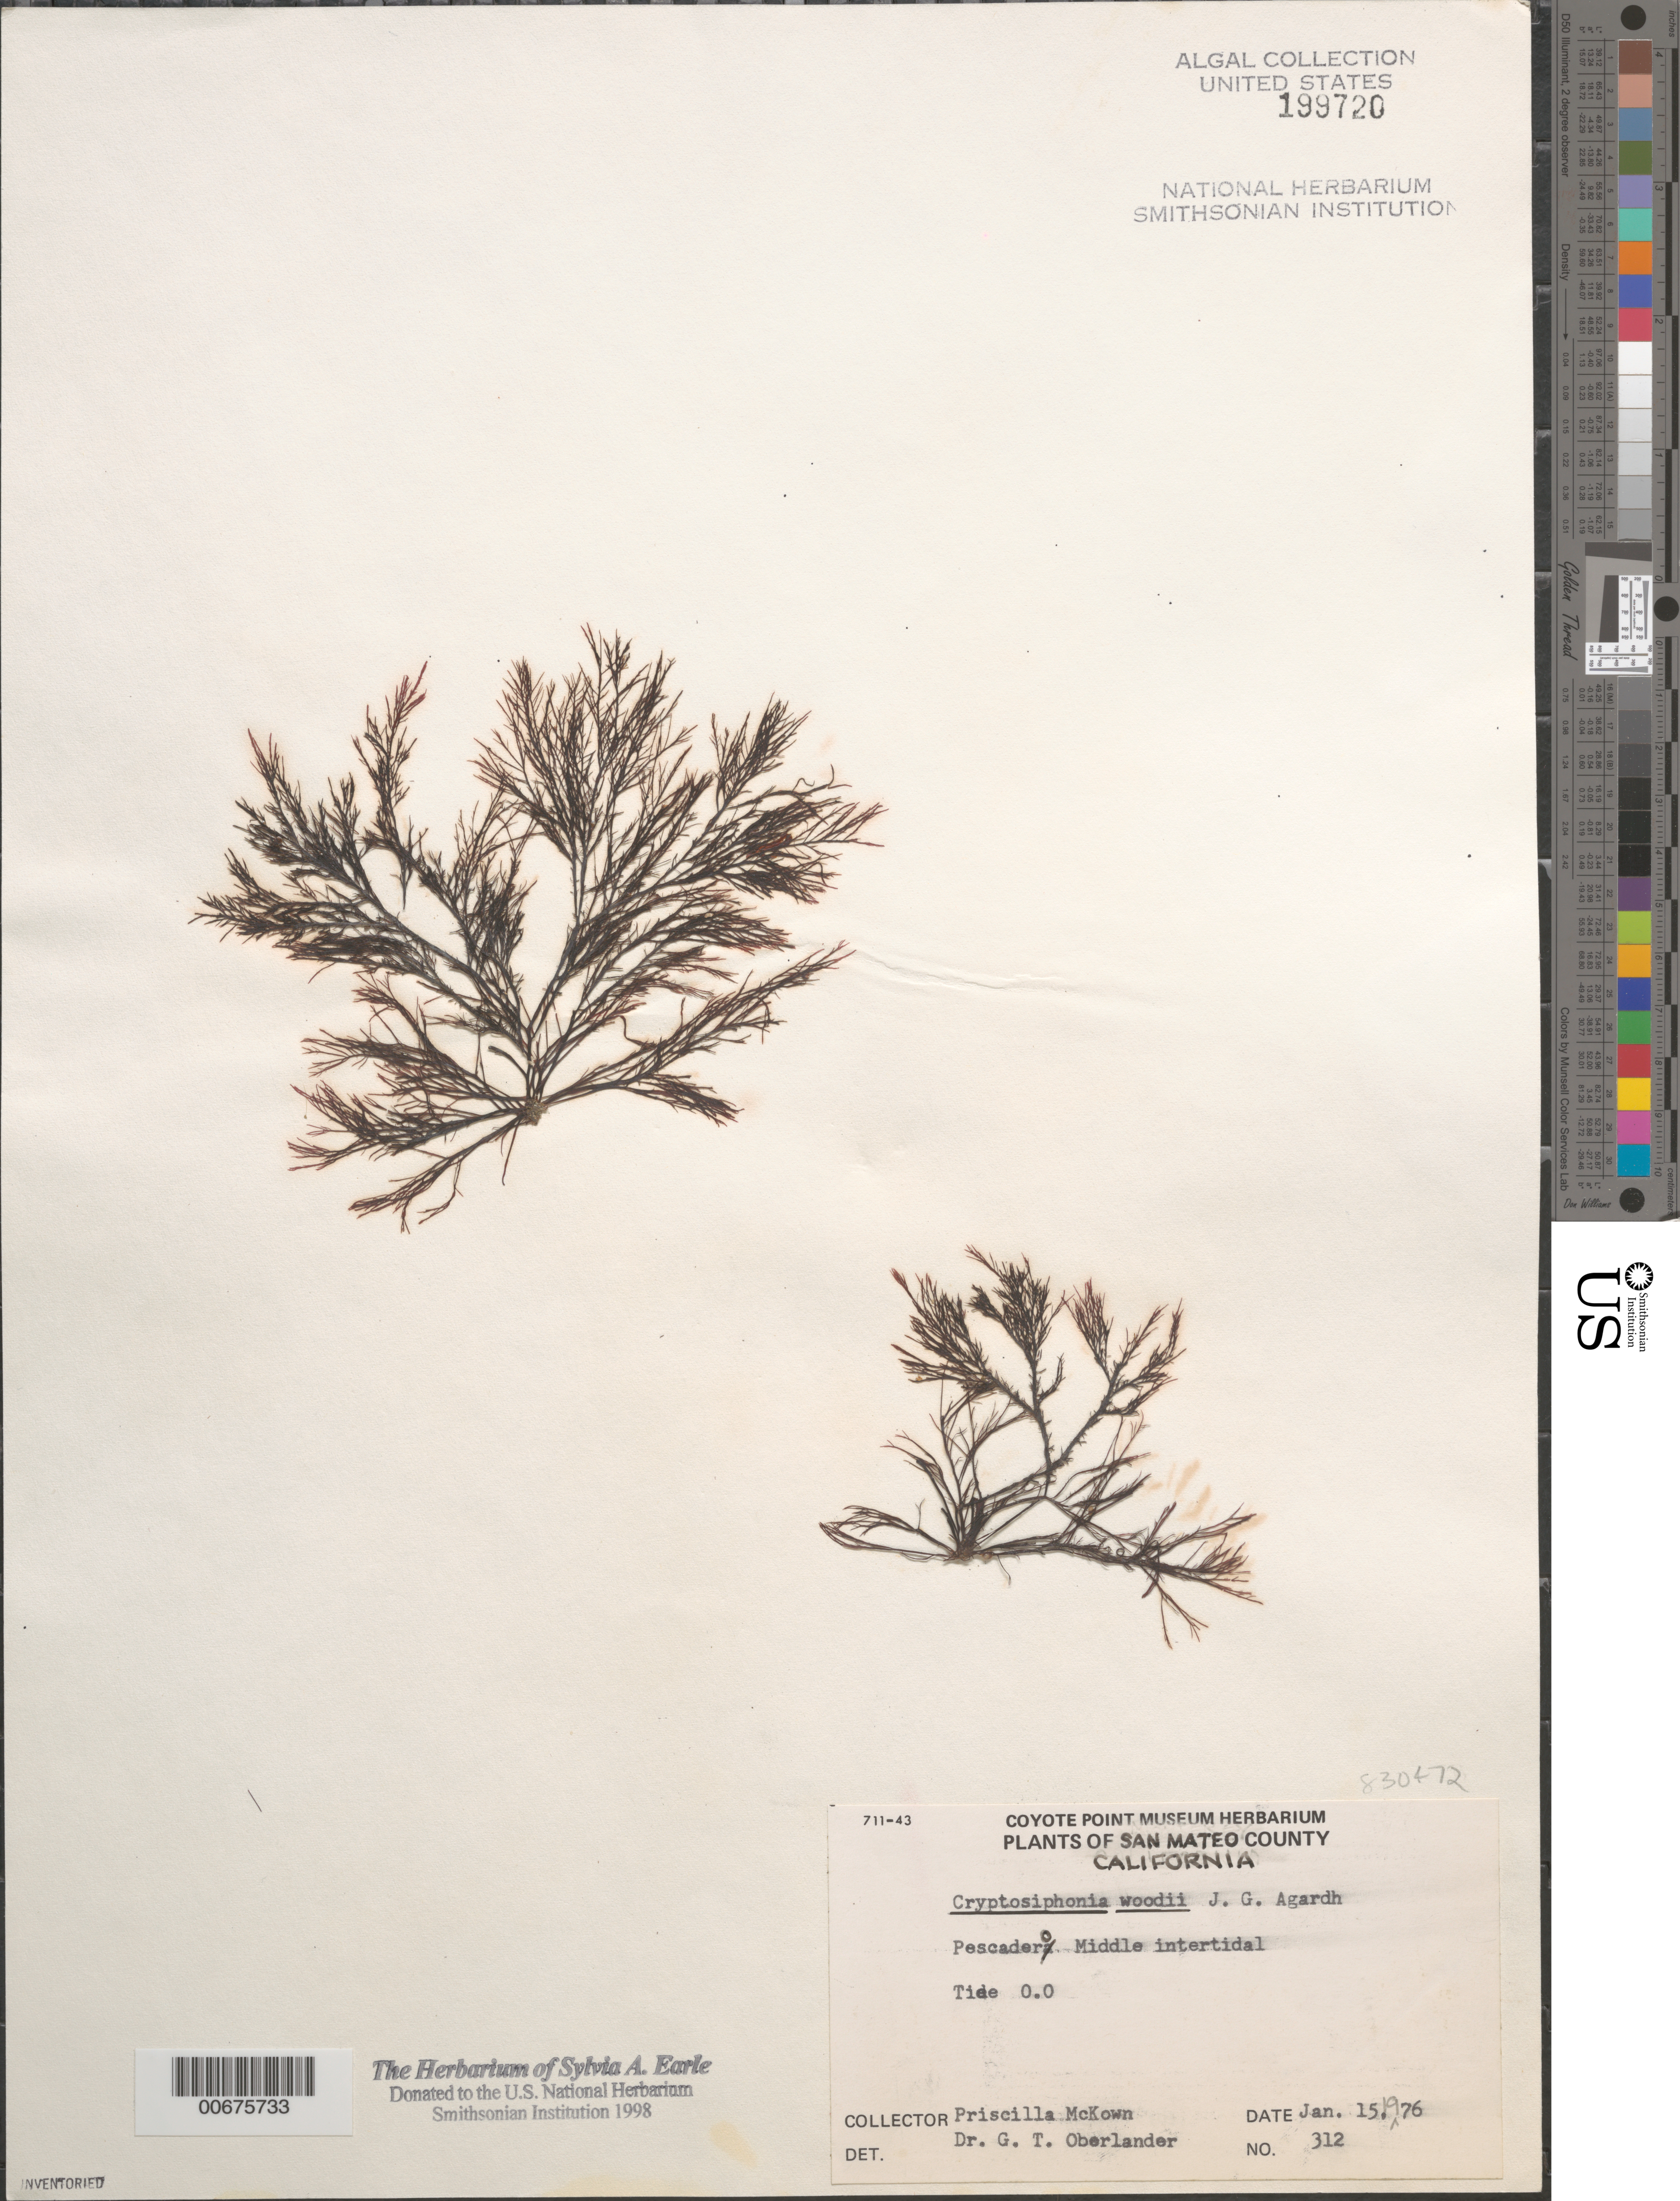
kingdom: Plantae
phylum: Rhodophyta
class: Florideophyceae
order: Gigartinales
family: Dumontiaceae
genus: Cryptosiphonia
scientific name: Cryptosiphonia woodii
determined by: Oberlander, G. T.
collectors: P. McKown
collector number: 312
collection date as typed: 15 Jan 1976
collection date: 1976-01-15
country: United States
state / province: California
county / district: San Mateo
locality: Pescadero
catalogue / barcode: US 199720